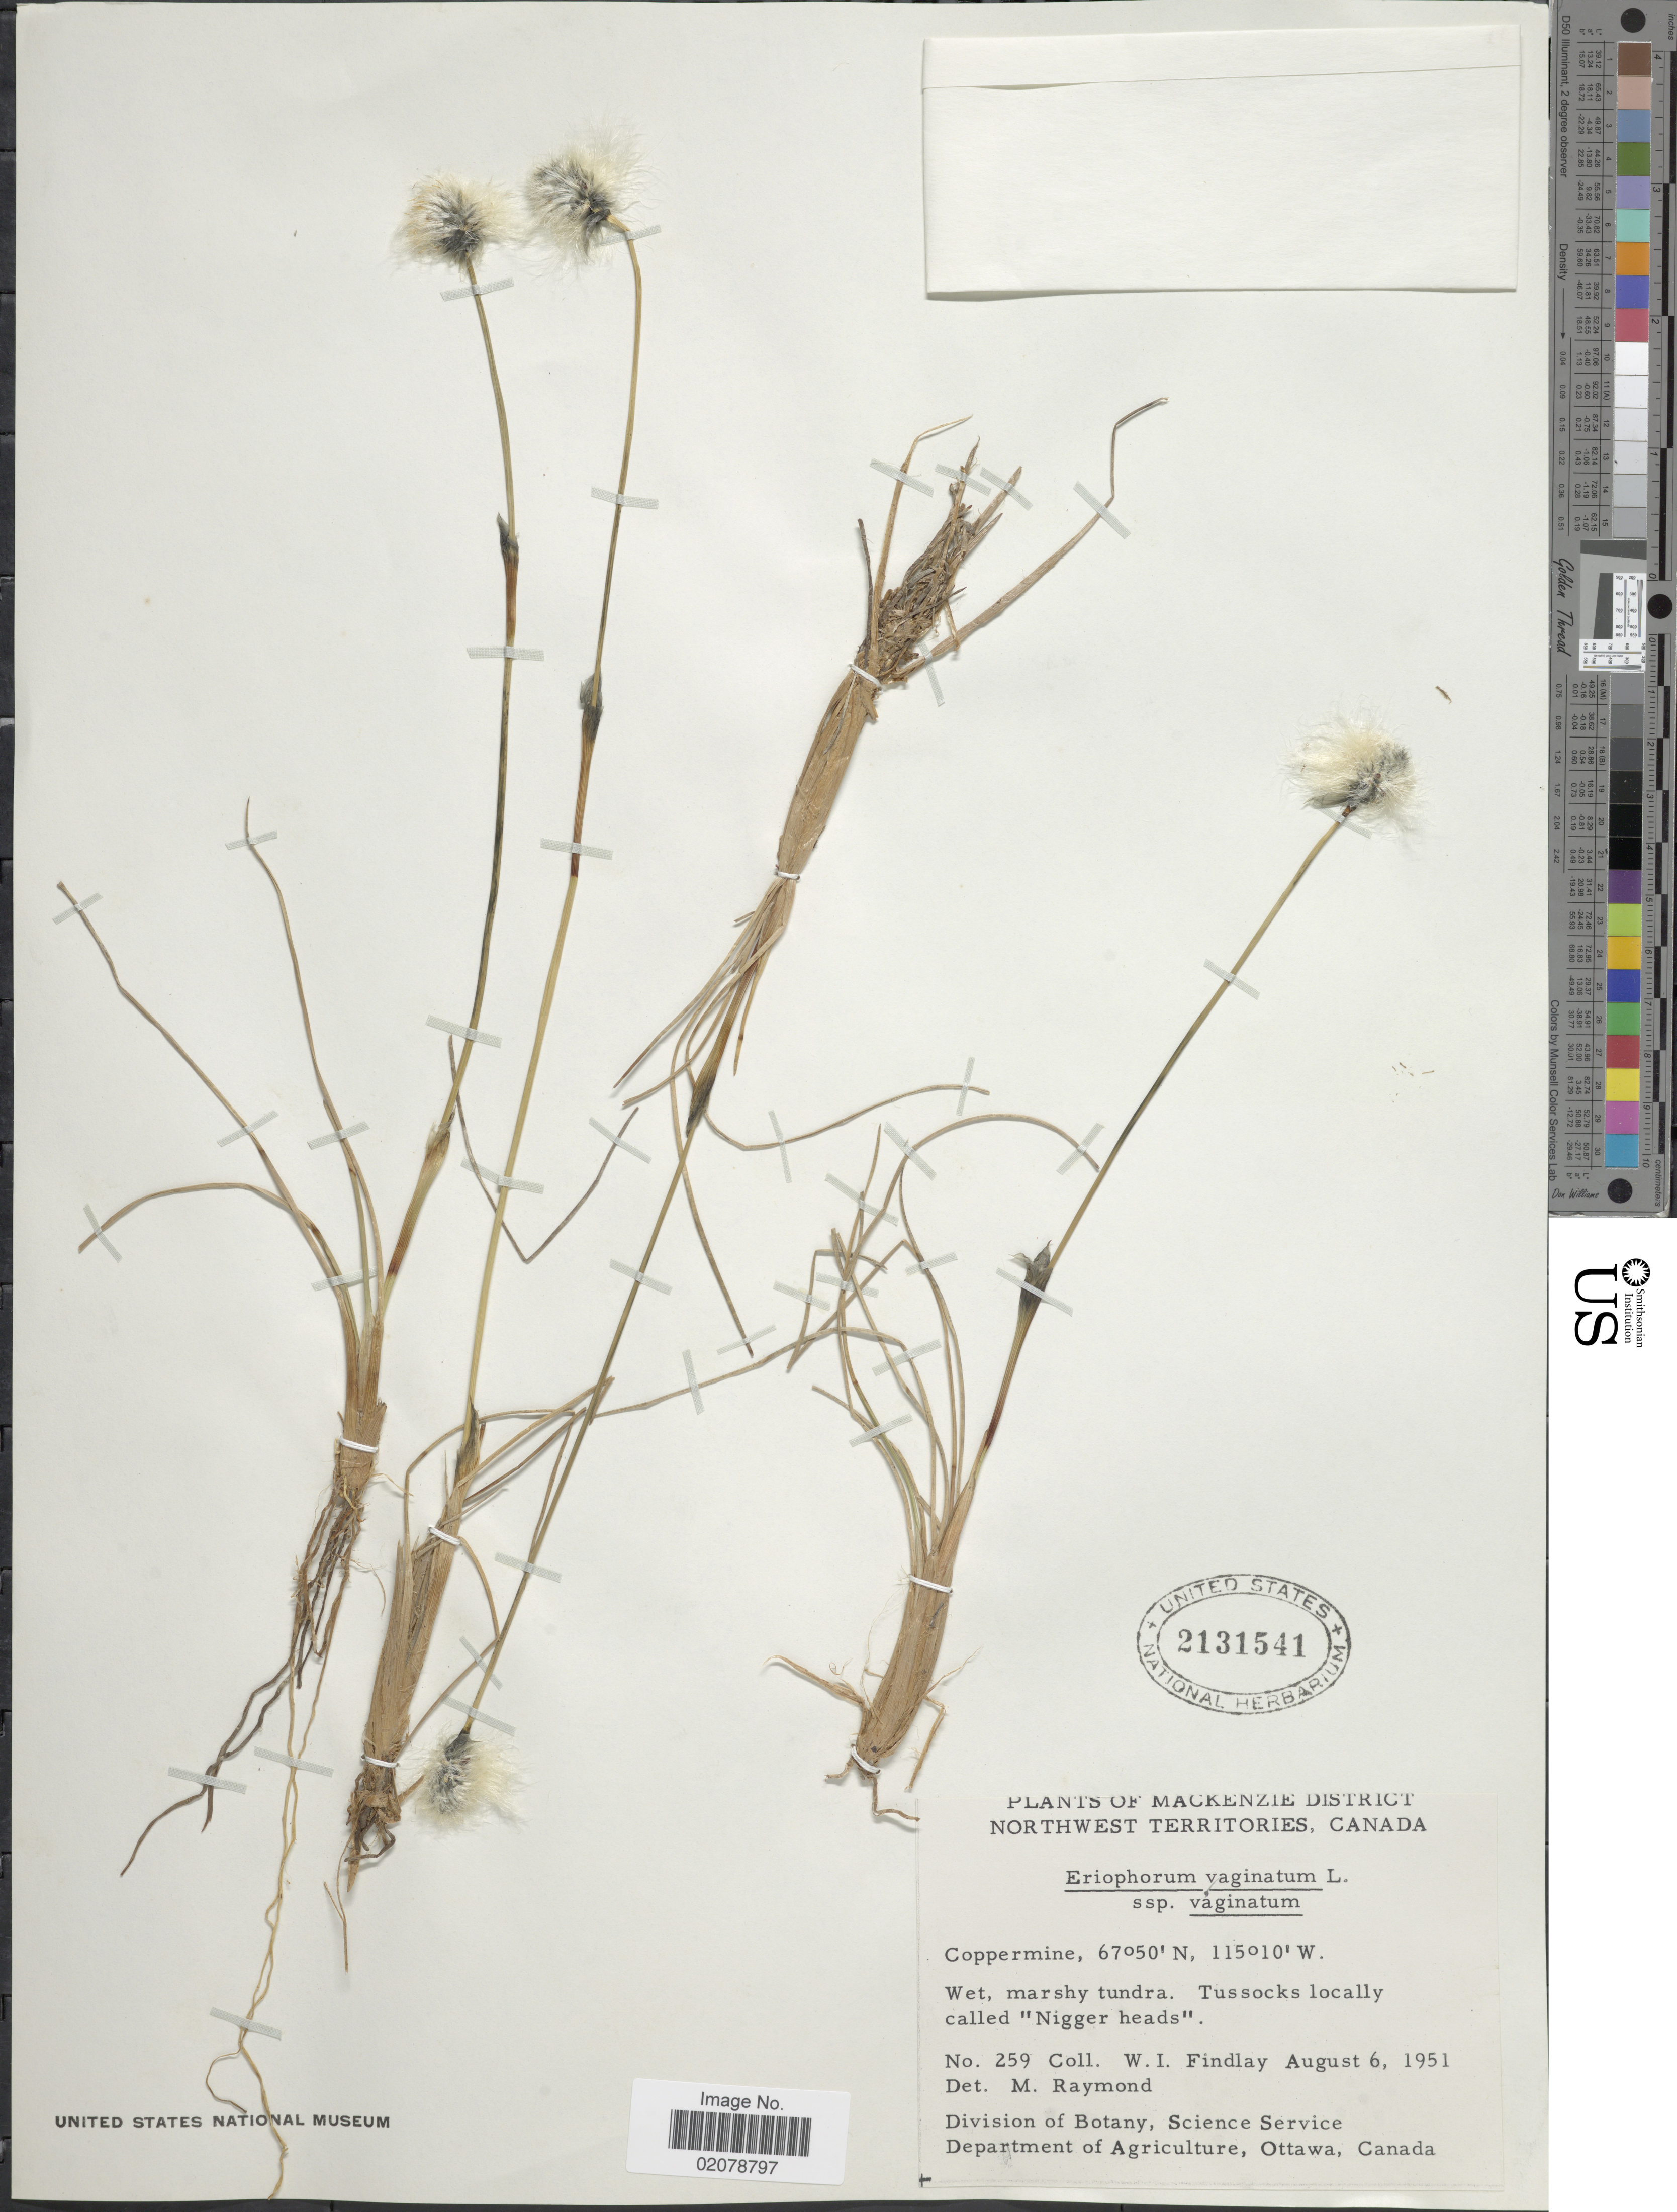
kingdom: Plantae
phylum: Tracheophyta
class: Liliopsida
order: Poales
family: Cyperaceae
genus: Eriophorum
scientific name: Eriophorum vaginatum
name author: L.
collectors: W. Findlay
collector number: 259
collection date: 1951-08-06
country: Canada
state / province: Northwest Territories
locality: Mackenzie District. Coppermine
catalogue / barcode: US 2131541